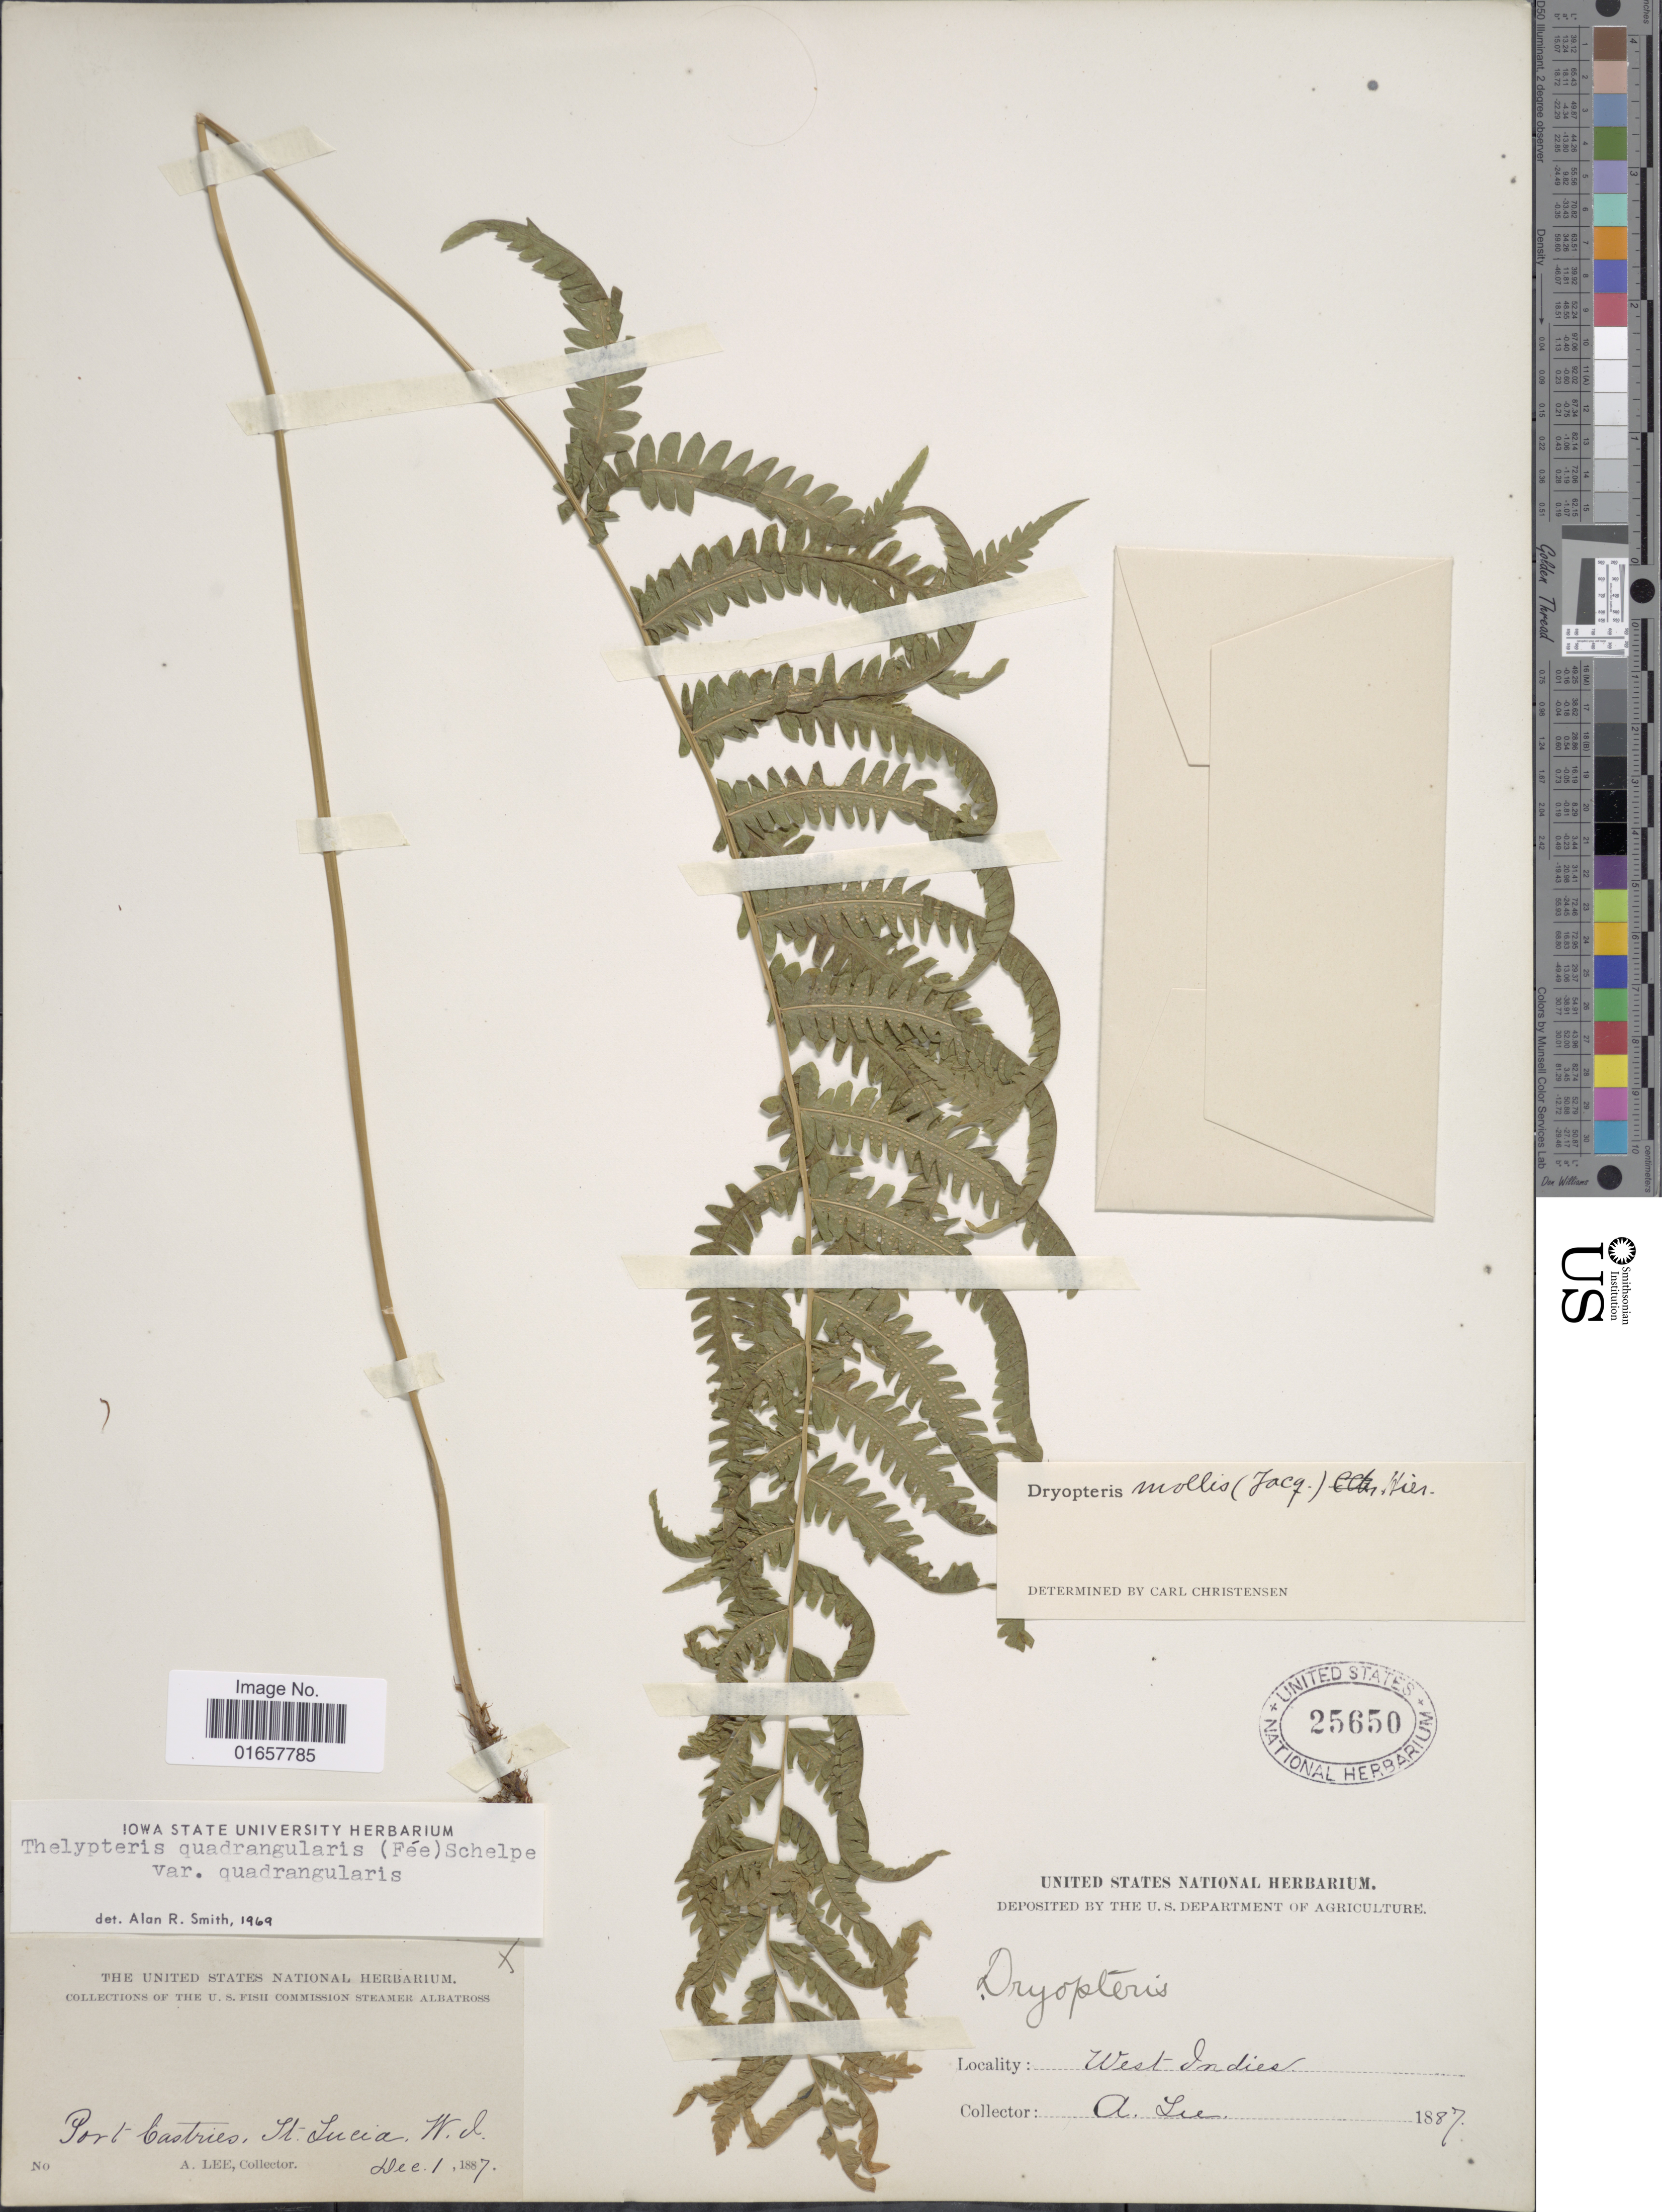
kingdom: Plantae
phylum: Tracheophyta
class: Polypodiopsida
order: Polypodiales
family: Thelypteridaceae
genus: Christella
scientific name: Christella hispidula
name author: (Decne.) Holttum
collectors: A. Lee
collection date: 1887-12-01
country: St. Lucia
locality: St. Lucia, Port bastries, West Indies.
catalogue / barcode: US 25650